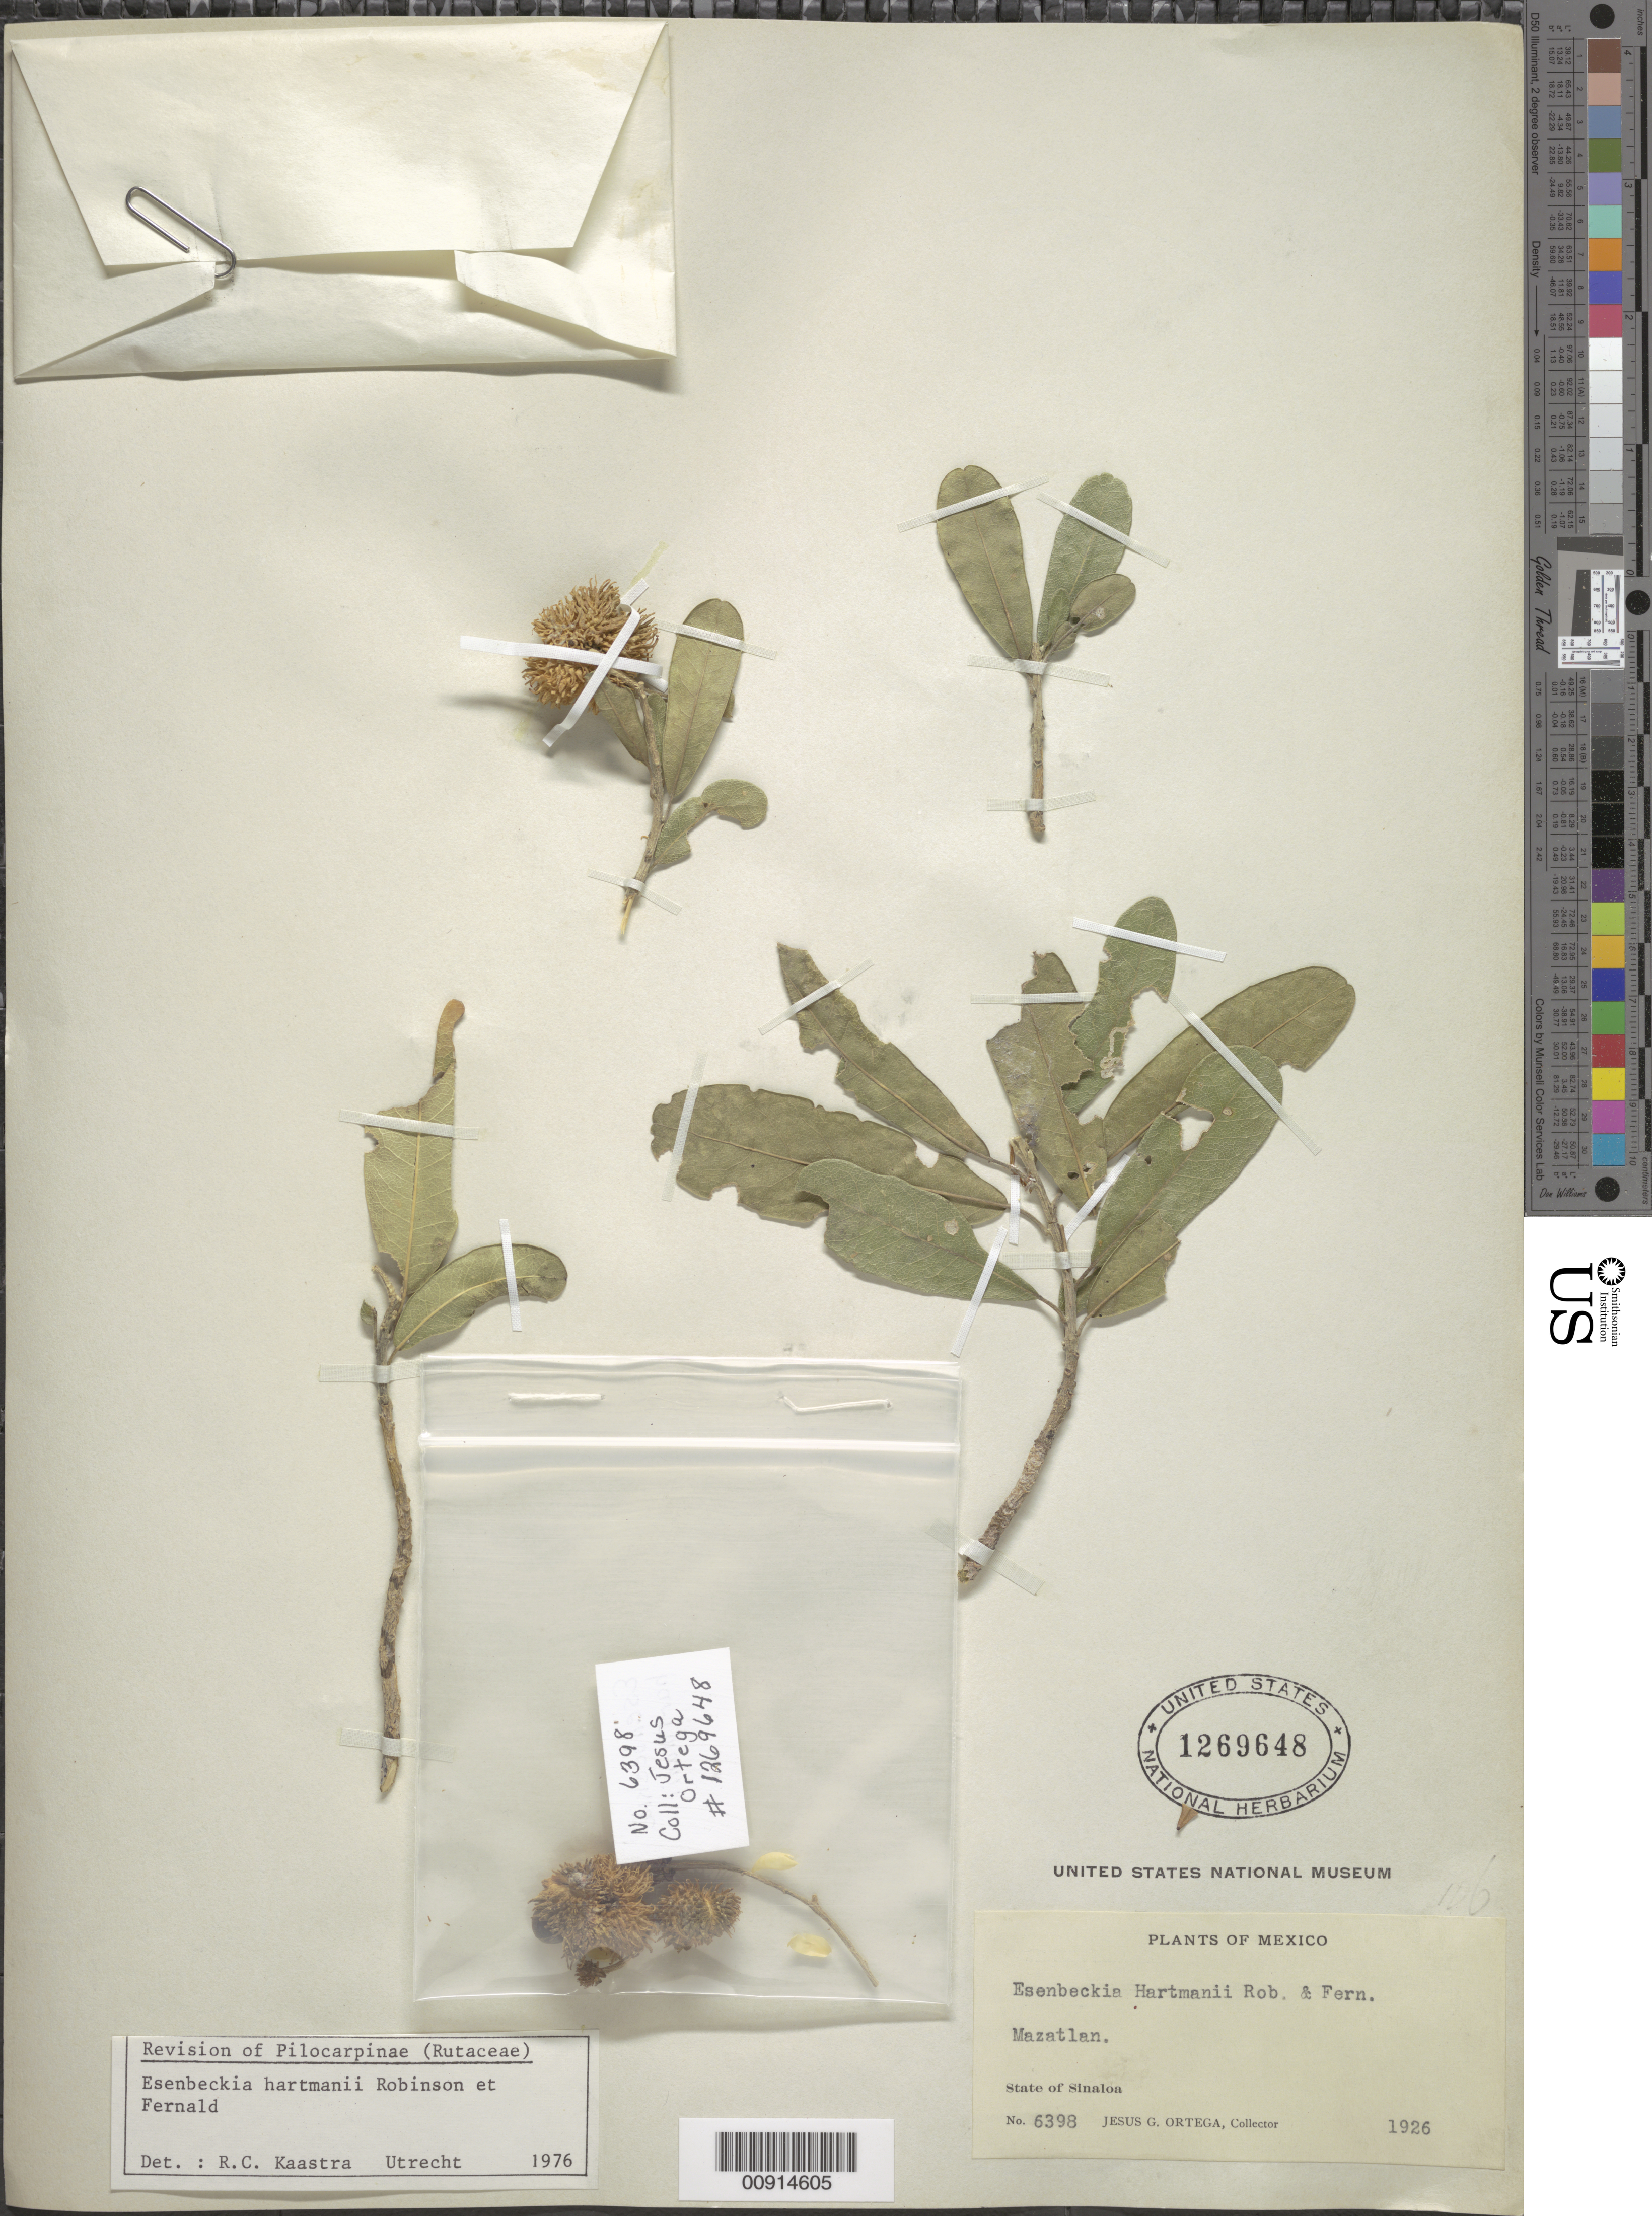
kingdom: Plantae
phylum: Tracheophyta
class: Magnoliopsida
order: Sapindales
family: Rutaceae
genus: Esenbeckia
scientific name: Esenbeckia hartmanii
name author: B.L. Rob. & Fernald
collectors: J. Ortega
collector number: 6398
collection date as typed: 1926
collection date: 1926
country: Mexico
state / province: Sinaloa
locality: Mazatlán, State of Sinaloa.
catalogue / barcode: US 1269648